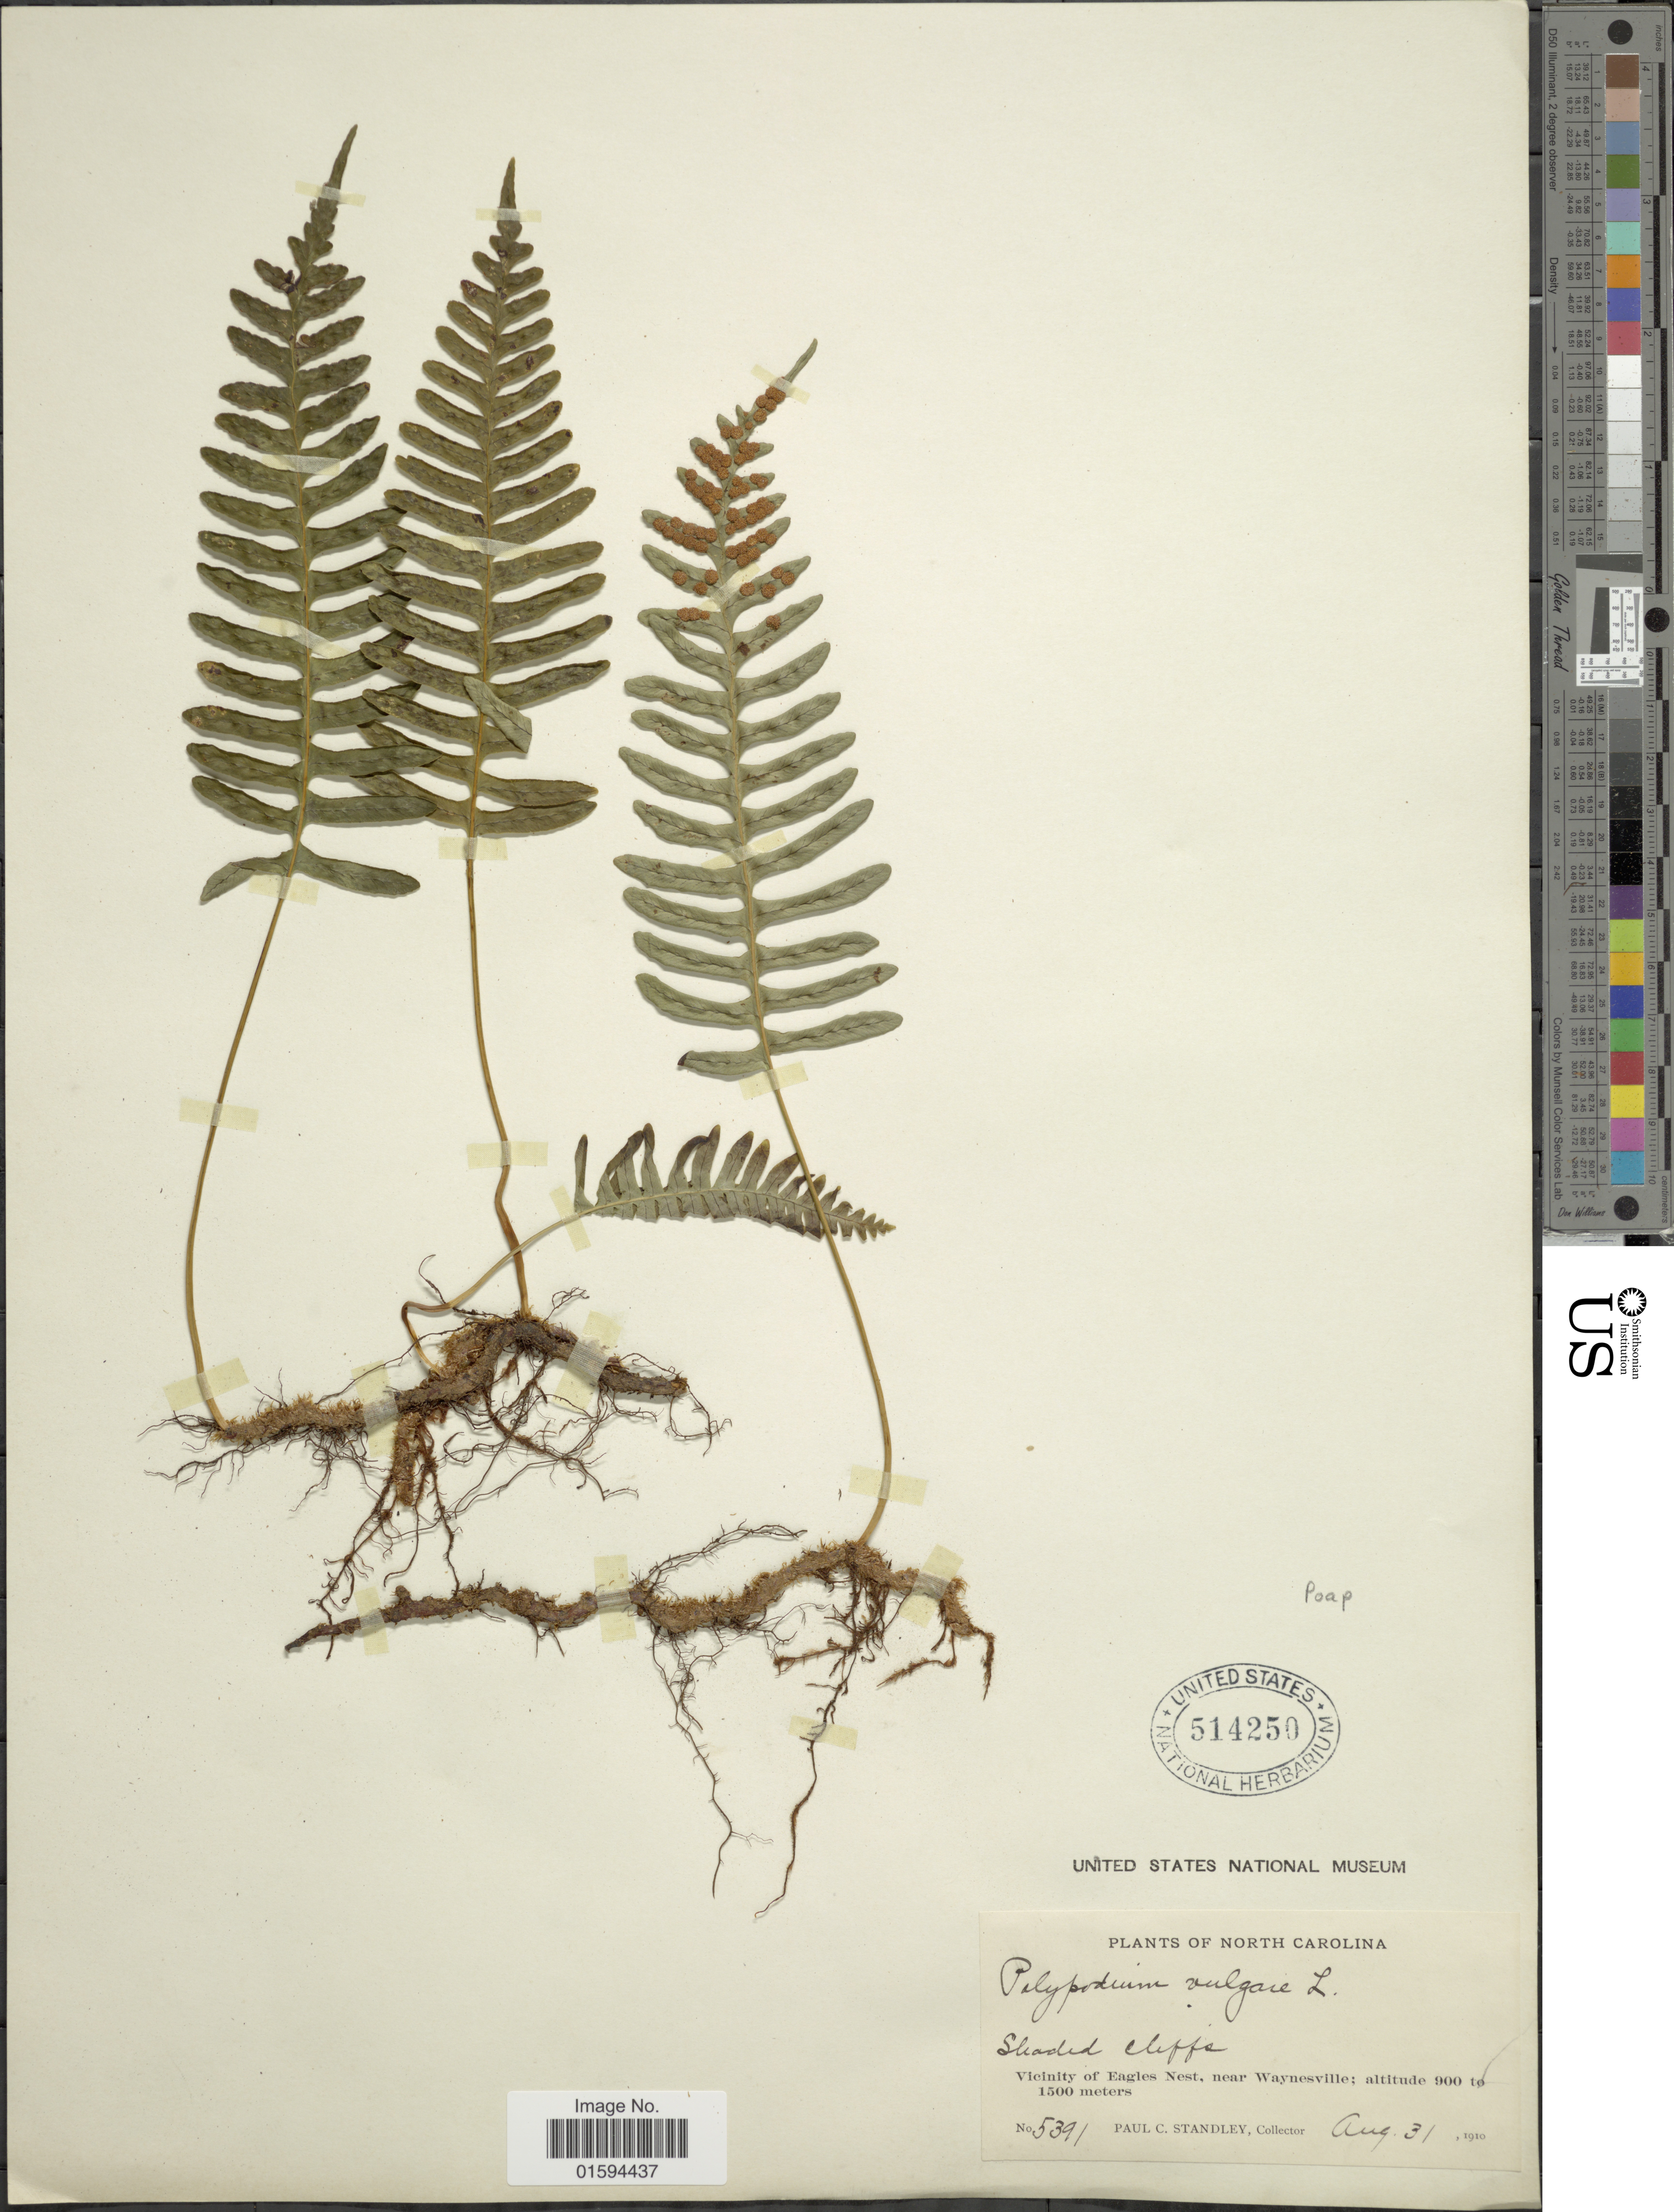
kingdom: Plantae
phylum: Tracheophyta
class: Polypodiopsida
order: Polypodiales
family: Polypodiaceae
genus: Polypodium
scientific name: Polypodium appalachianum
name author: Haufler & Windham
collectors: P. C. Standley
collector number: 5391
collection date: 1910-08-31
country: United States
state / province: North Carolina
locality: Vicinity of Eagles Nest, near Waynesville.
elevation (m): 900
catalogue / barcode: US 514250